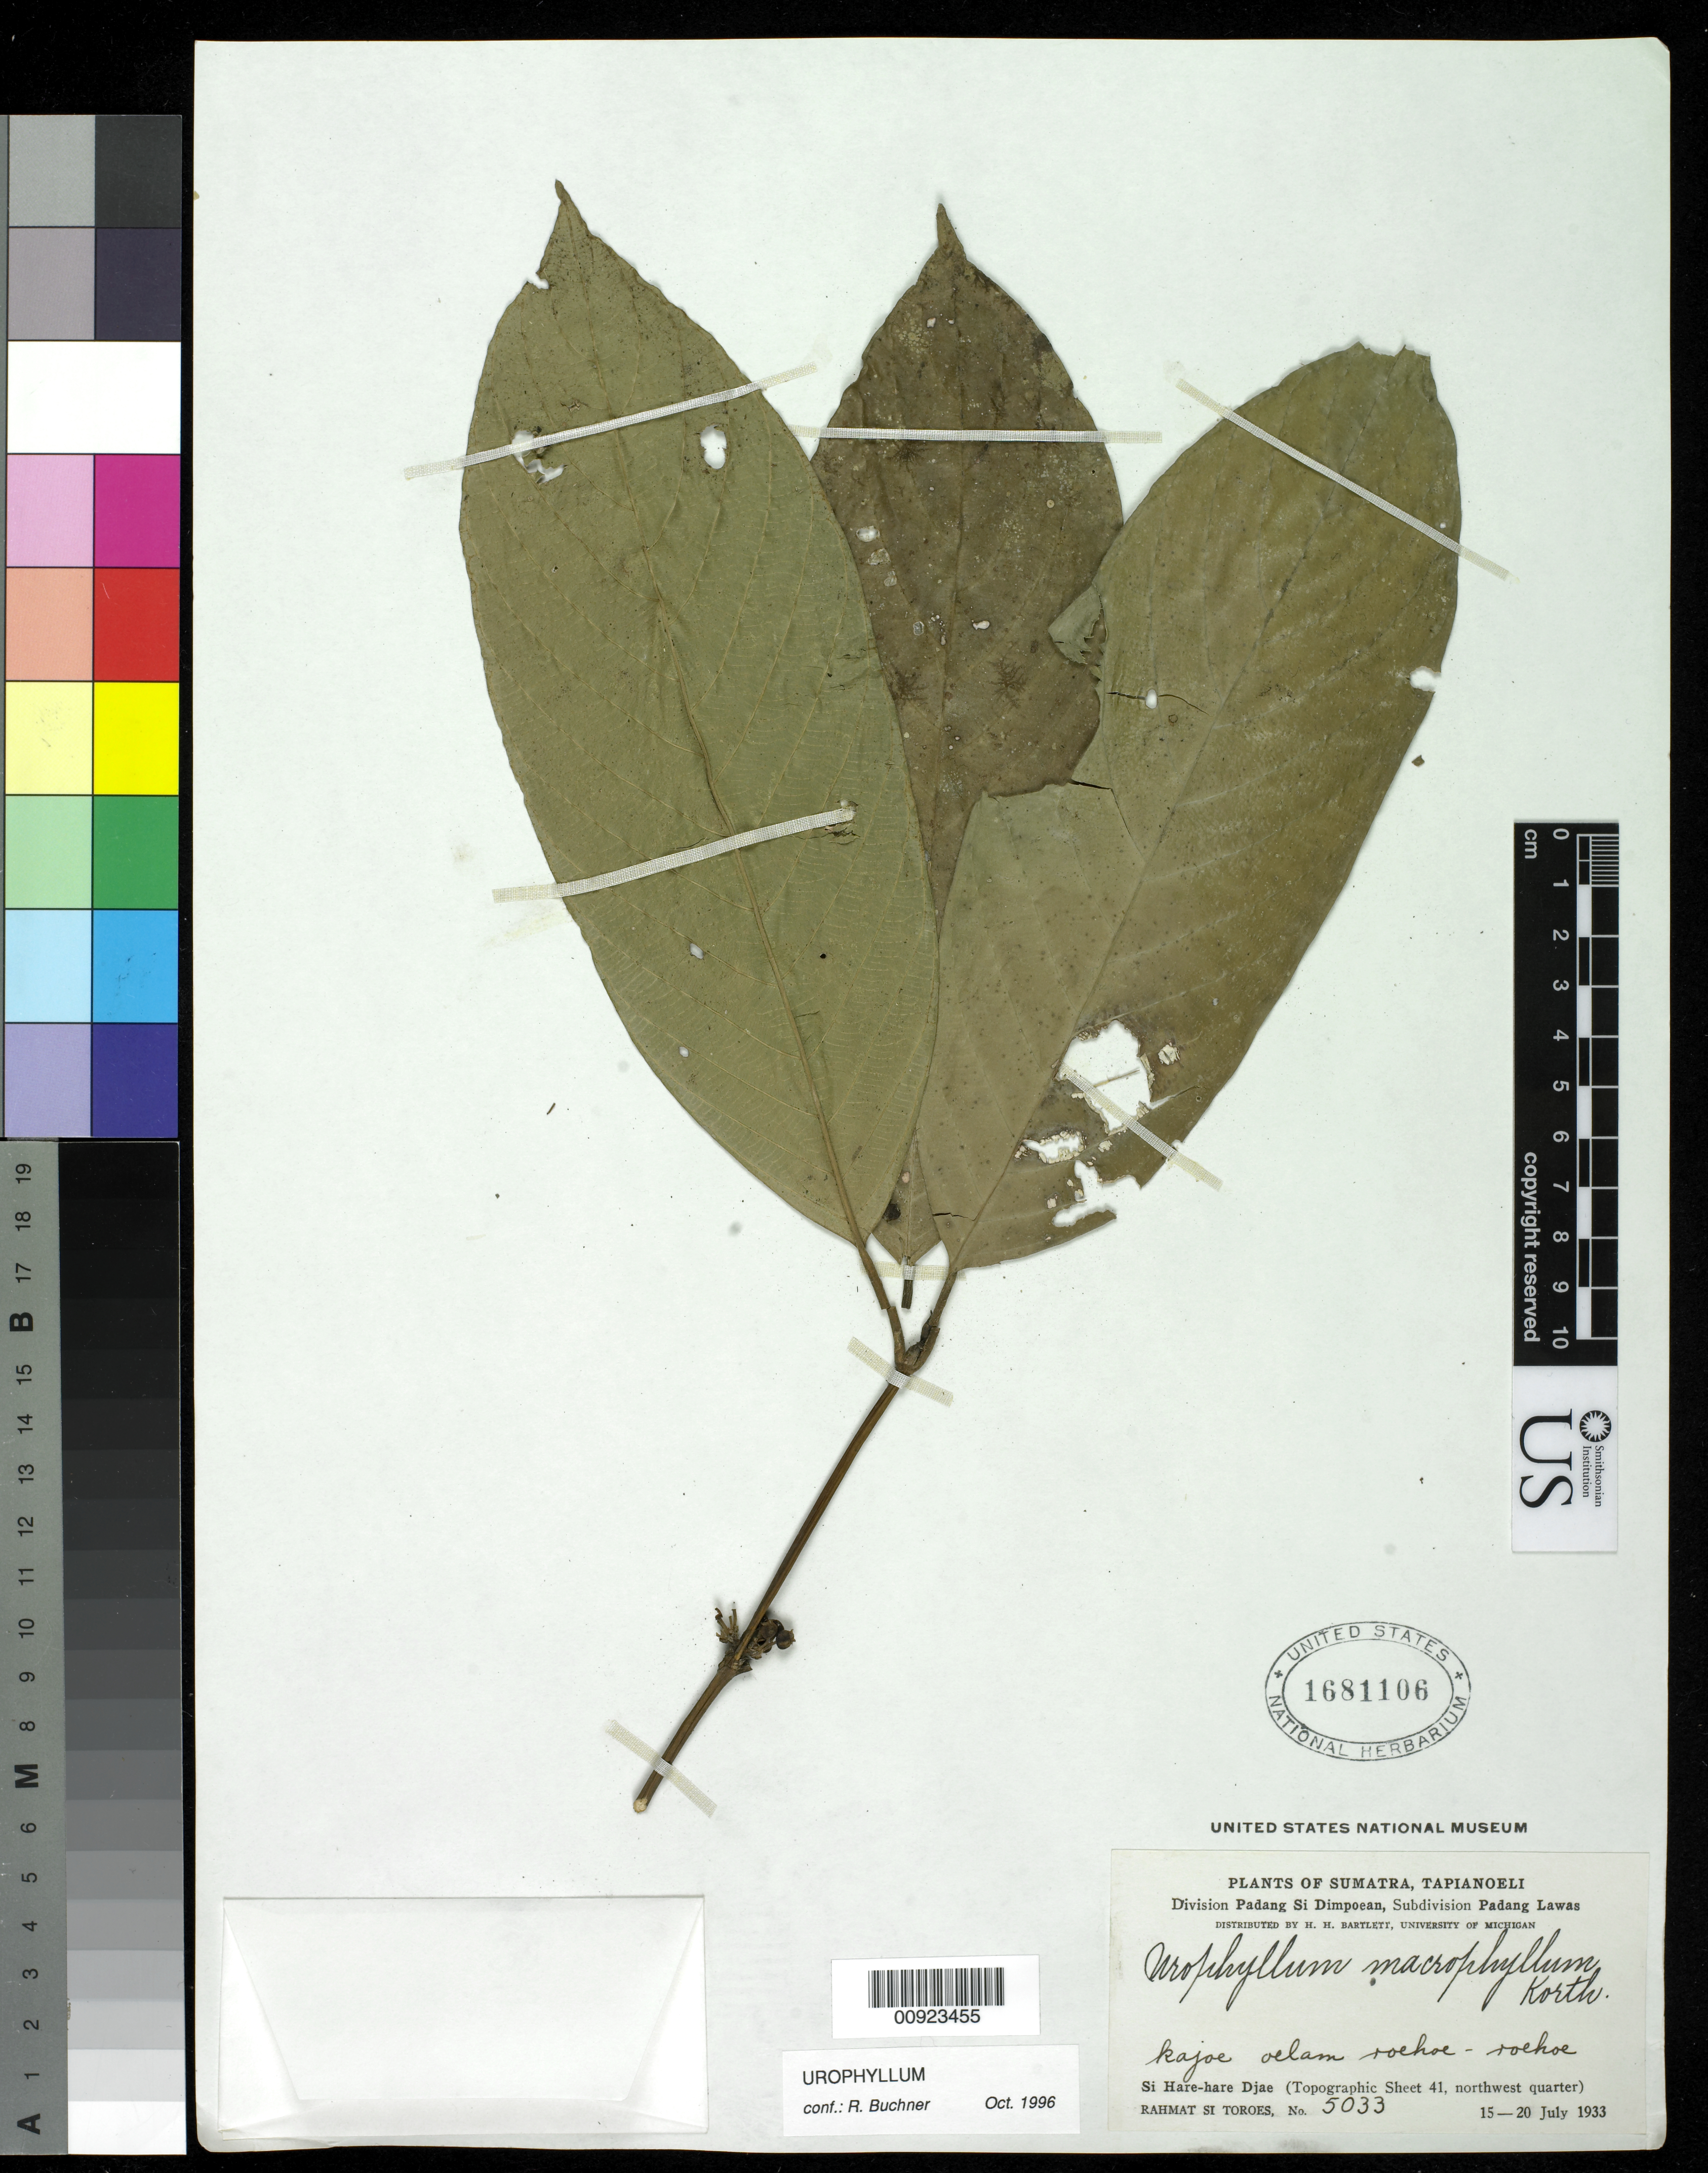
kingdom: Plantae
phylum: Tracheophyta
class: Magnoliopsida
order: Gentianales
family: Rubiaceae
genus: Urophyllum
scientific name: Urophyllum macrophyllum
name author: (Blume) Korth.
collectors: Rahmat Si Boeea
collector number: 5033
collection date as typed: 12 Jul 1931 to 20 Jul 1931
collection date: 1931-07-12/1931-07-20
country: Indonesia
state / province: Sumatra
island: Sumatra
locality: Si Hare-hare Djae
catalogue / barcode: US 1681106